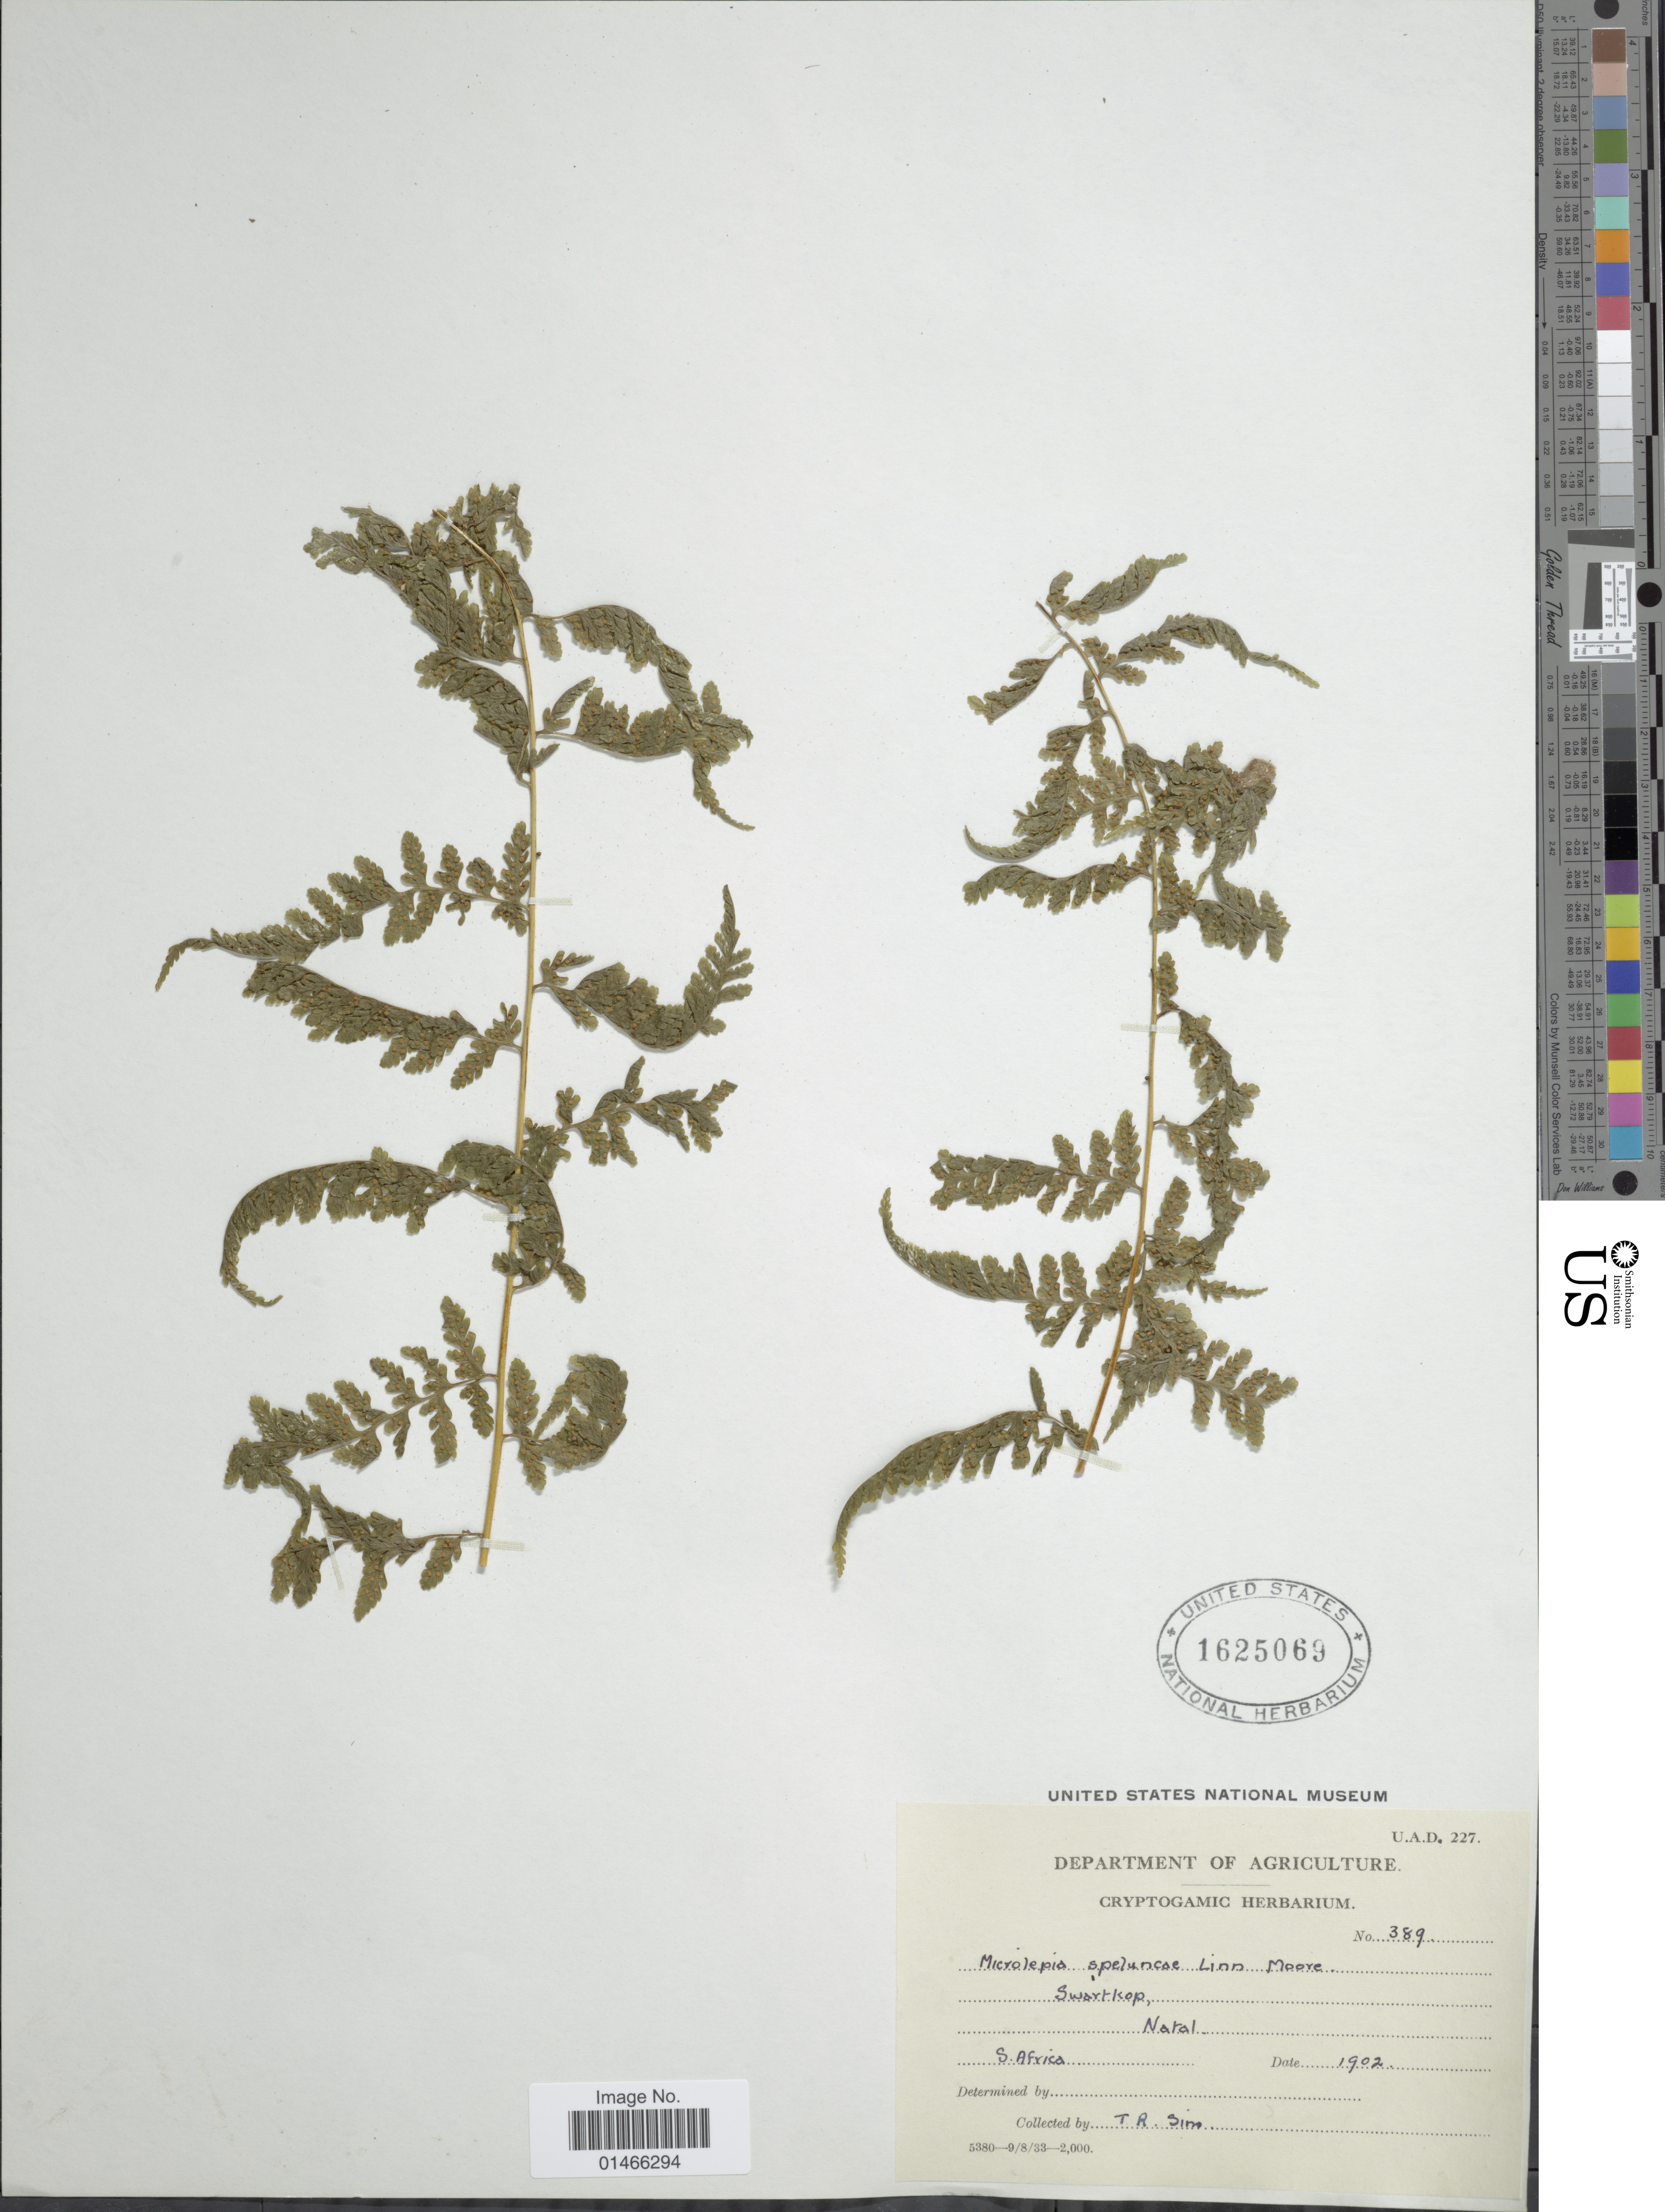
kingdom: Plantae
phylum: Tracheophyta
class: Polypodiopsida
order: Polypodiales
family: Dennstaedtiaceae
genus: Microlepia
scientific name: Microlepia speluncae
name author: (L.) T. Moore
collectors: T. Sim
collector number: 389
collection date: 1902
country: South Africa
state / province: KwaZulu-Natal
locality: Swartkop, Natal. S. Africa.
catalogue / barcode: US 1625069